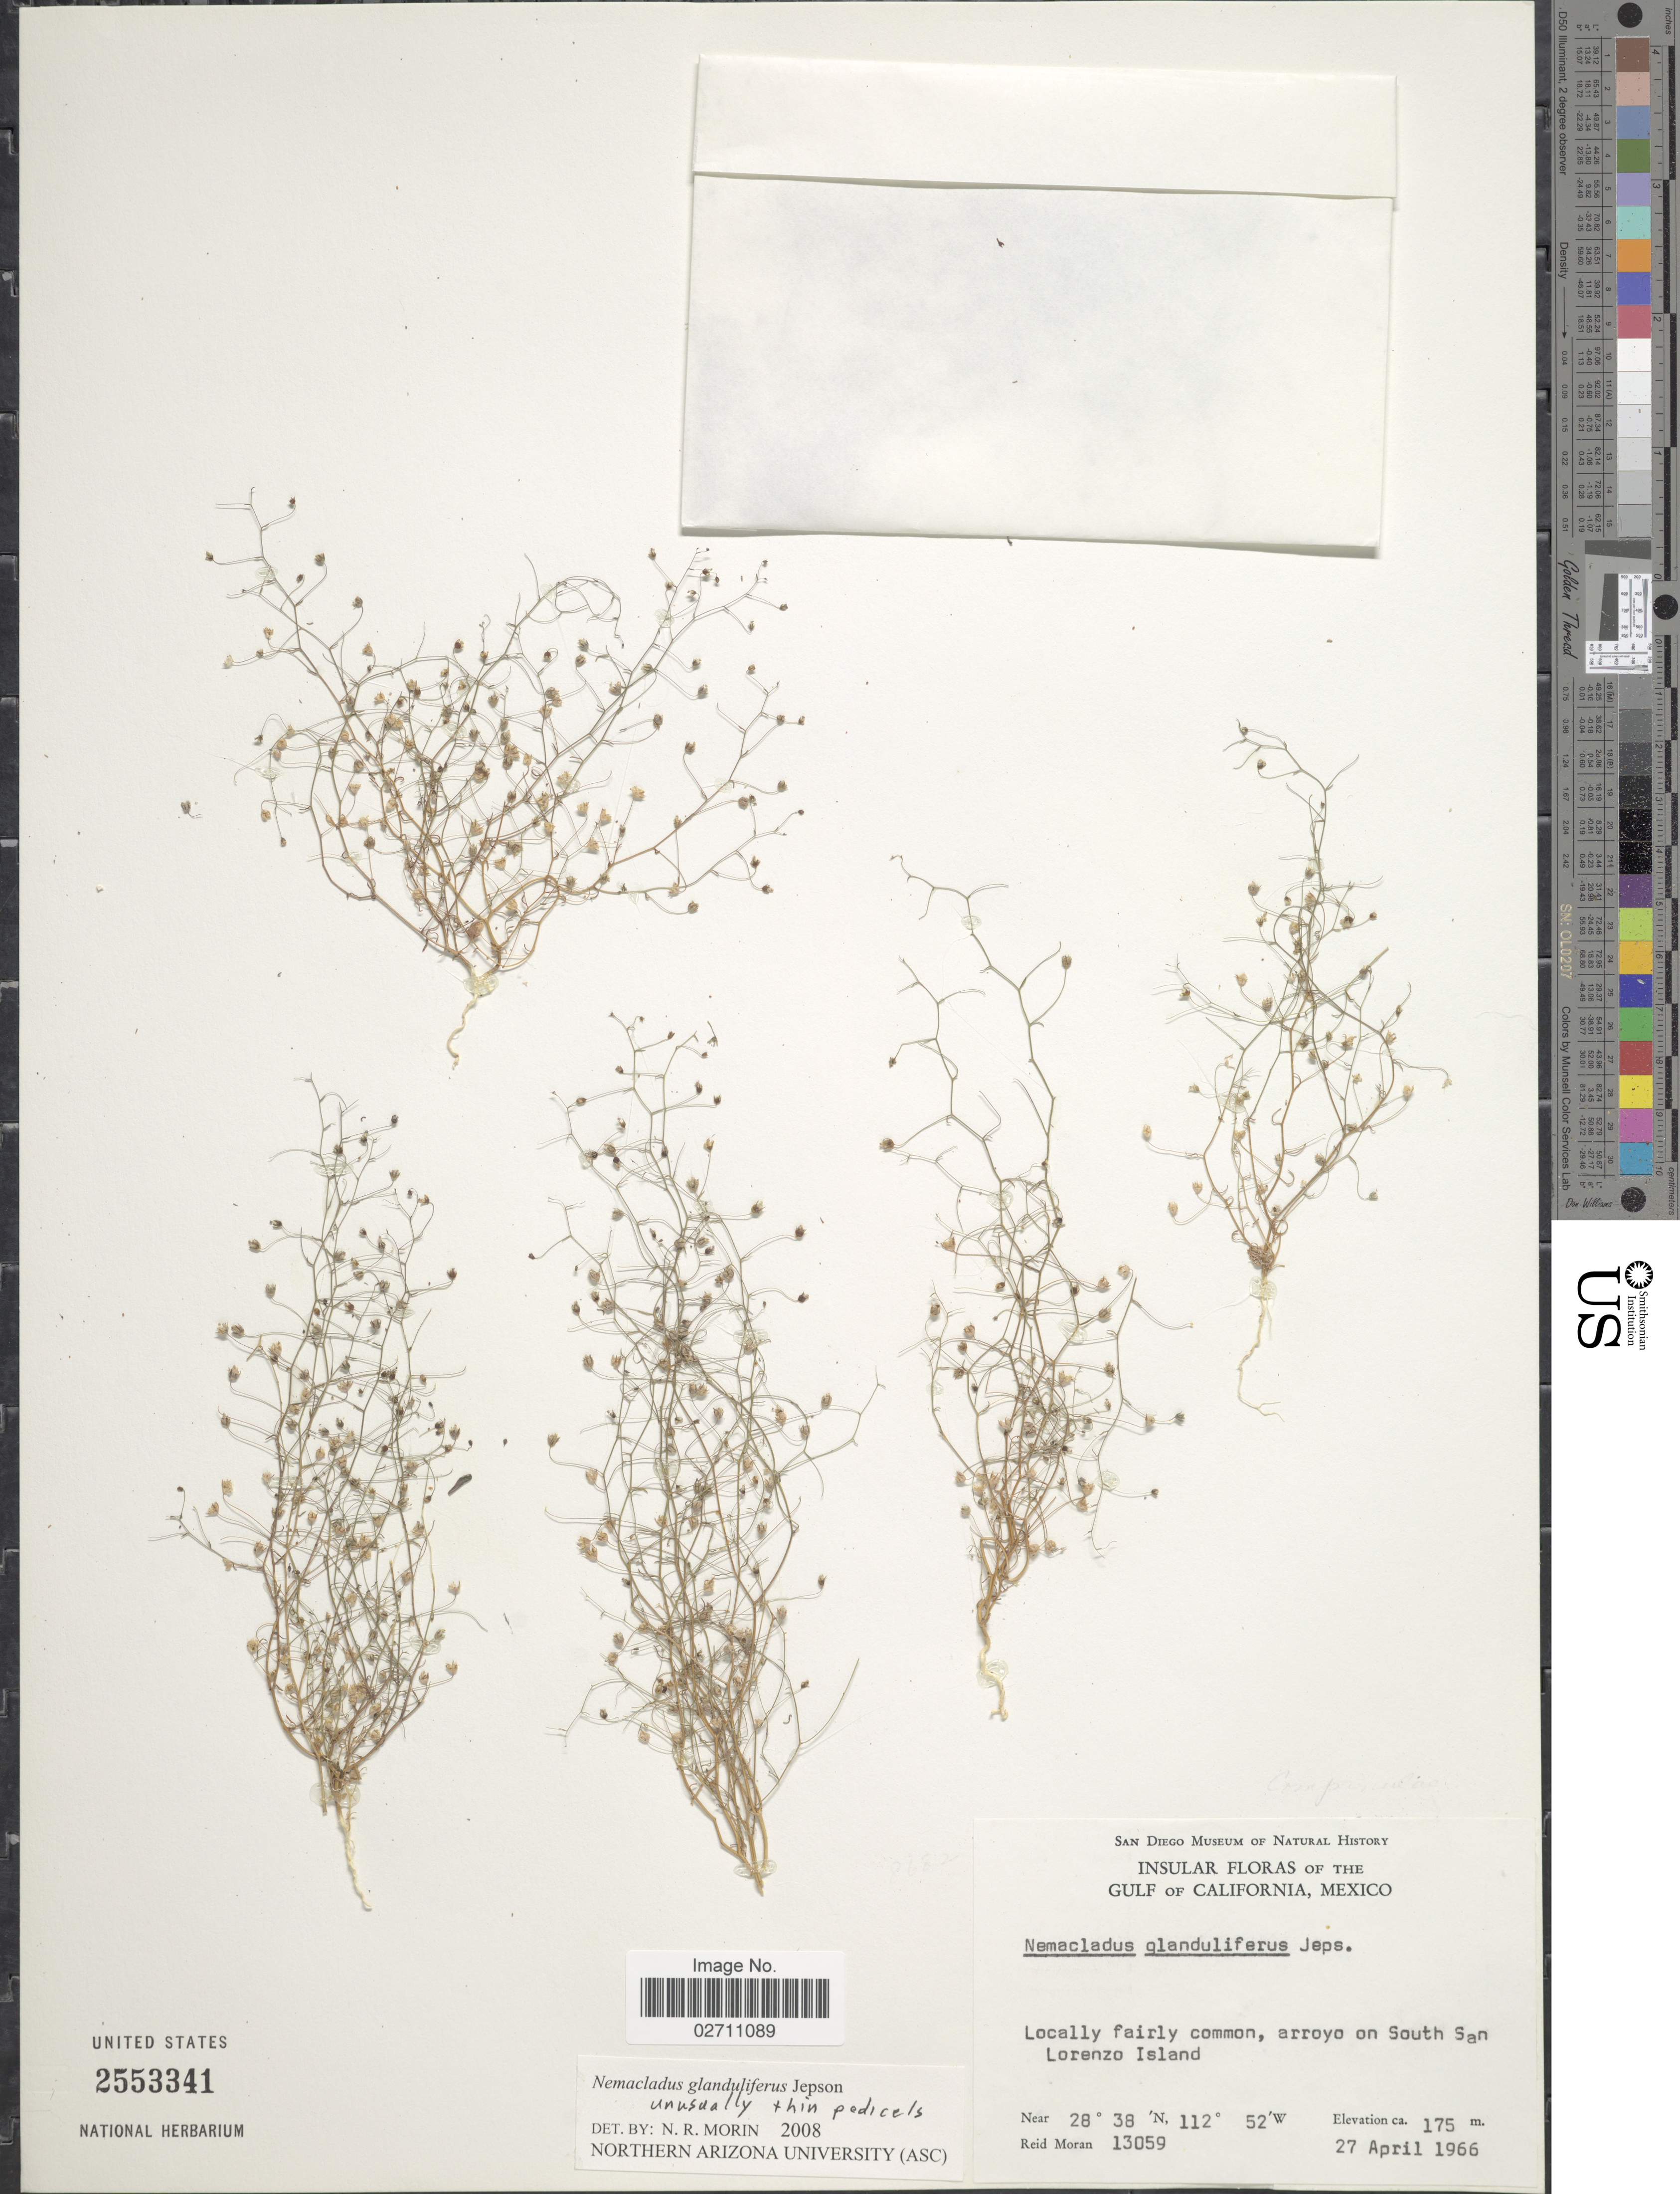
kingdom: Plantae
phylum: Tracheophyta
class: Magnoliopsida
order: Asterales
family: Campanulaceae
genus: Nemacladus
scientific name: Nemacladus glanduliferus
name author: Jeps.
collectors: R. V. Moran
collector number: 13059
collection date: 1966-04-27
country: Mexico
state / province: Baja California Norte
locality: The Gulf of California, Mexico, arroyo on South San Lorenzo Island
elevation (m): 175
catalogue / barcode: US 2553341